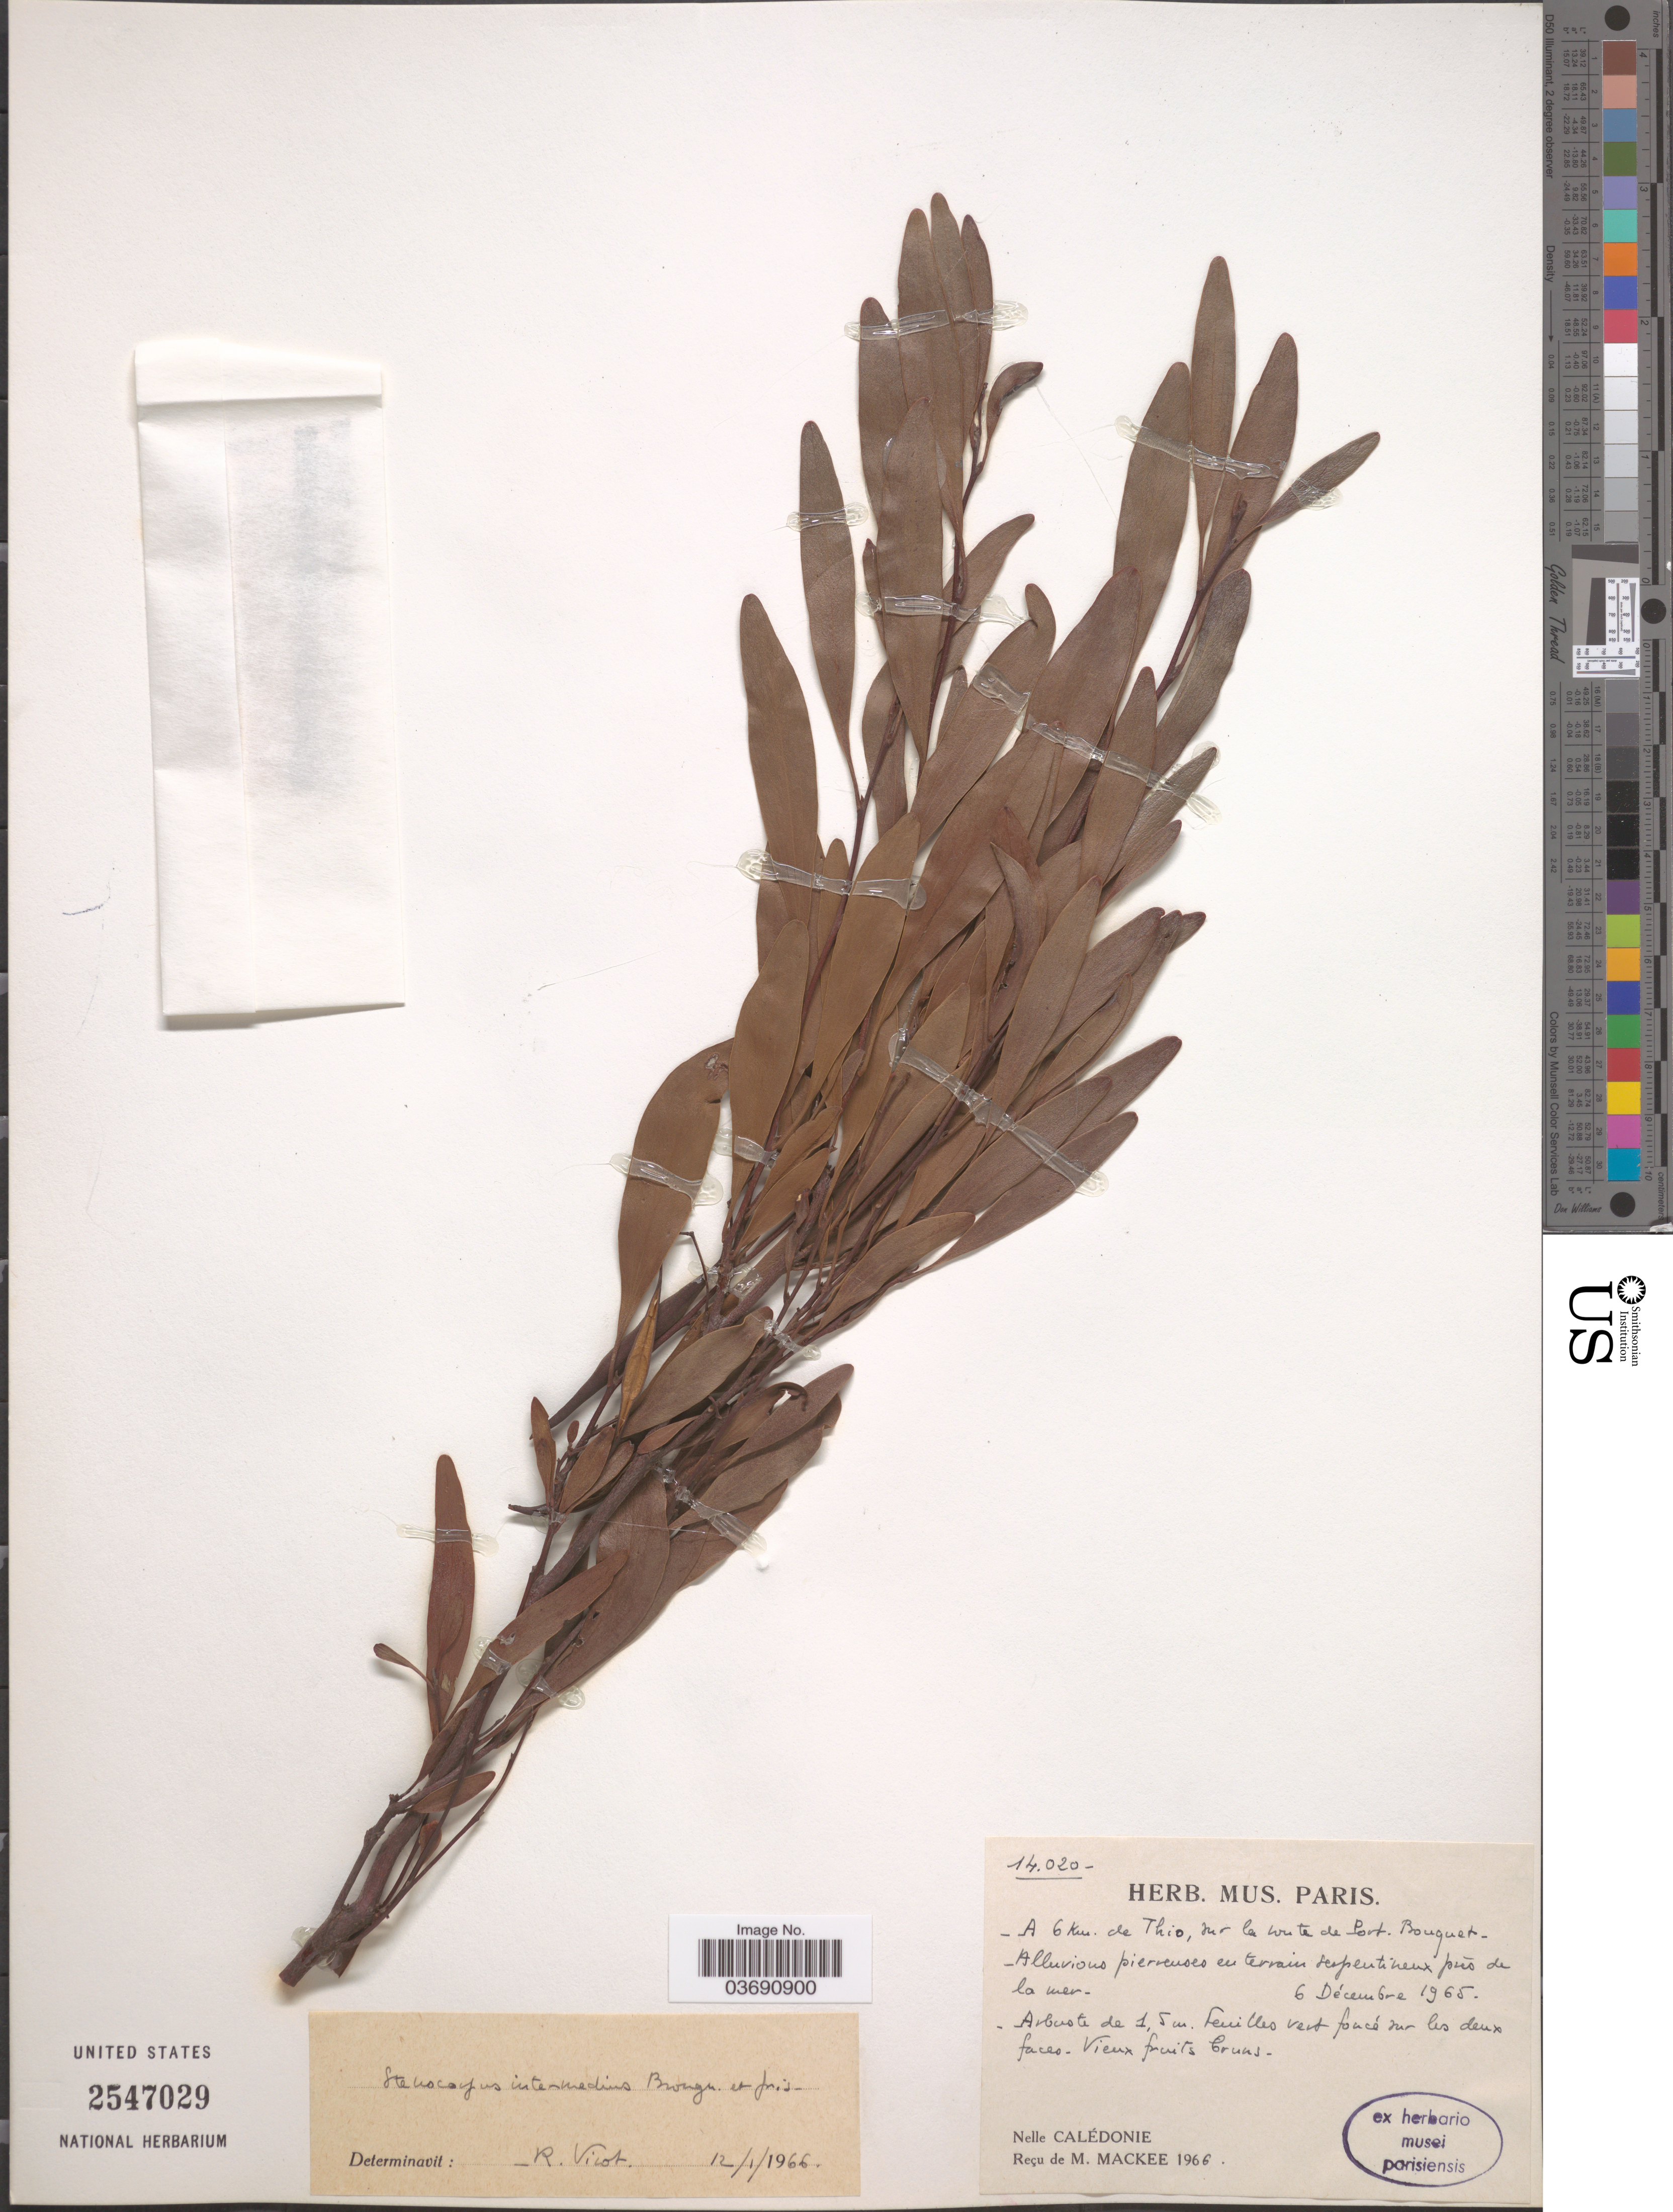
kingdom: Plantae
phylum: Tracheophyta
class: Magnoliopsida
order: Proteales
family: Proteaceae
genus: Stenocarpus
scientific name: Stenocarpus intermedius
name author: Brongn. & Gris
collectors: M. Mackee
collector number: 14020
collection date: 1965-12-06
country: New Caledonia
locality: A 6 km. de Thio, sur la norte de Port. Bouquet. [interpreted] Nelle Calédonie.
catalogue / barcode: US 2547029